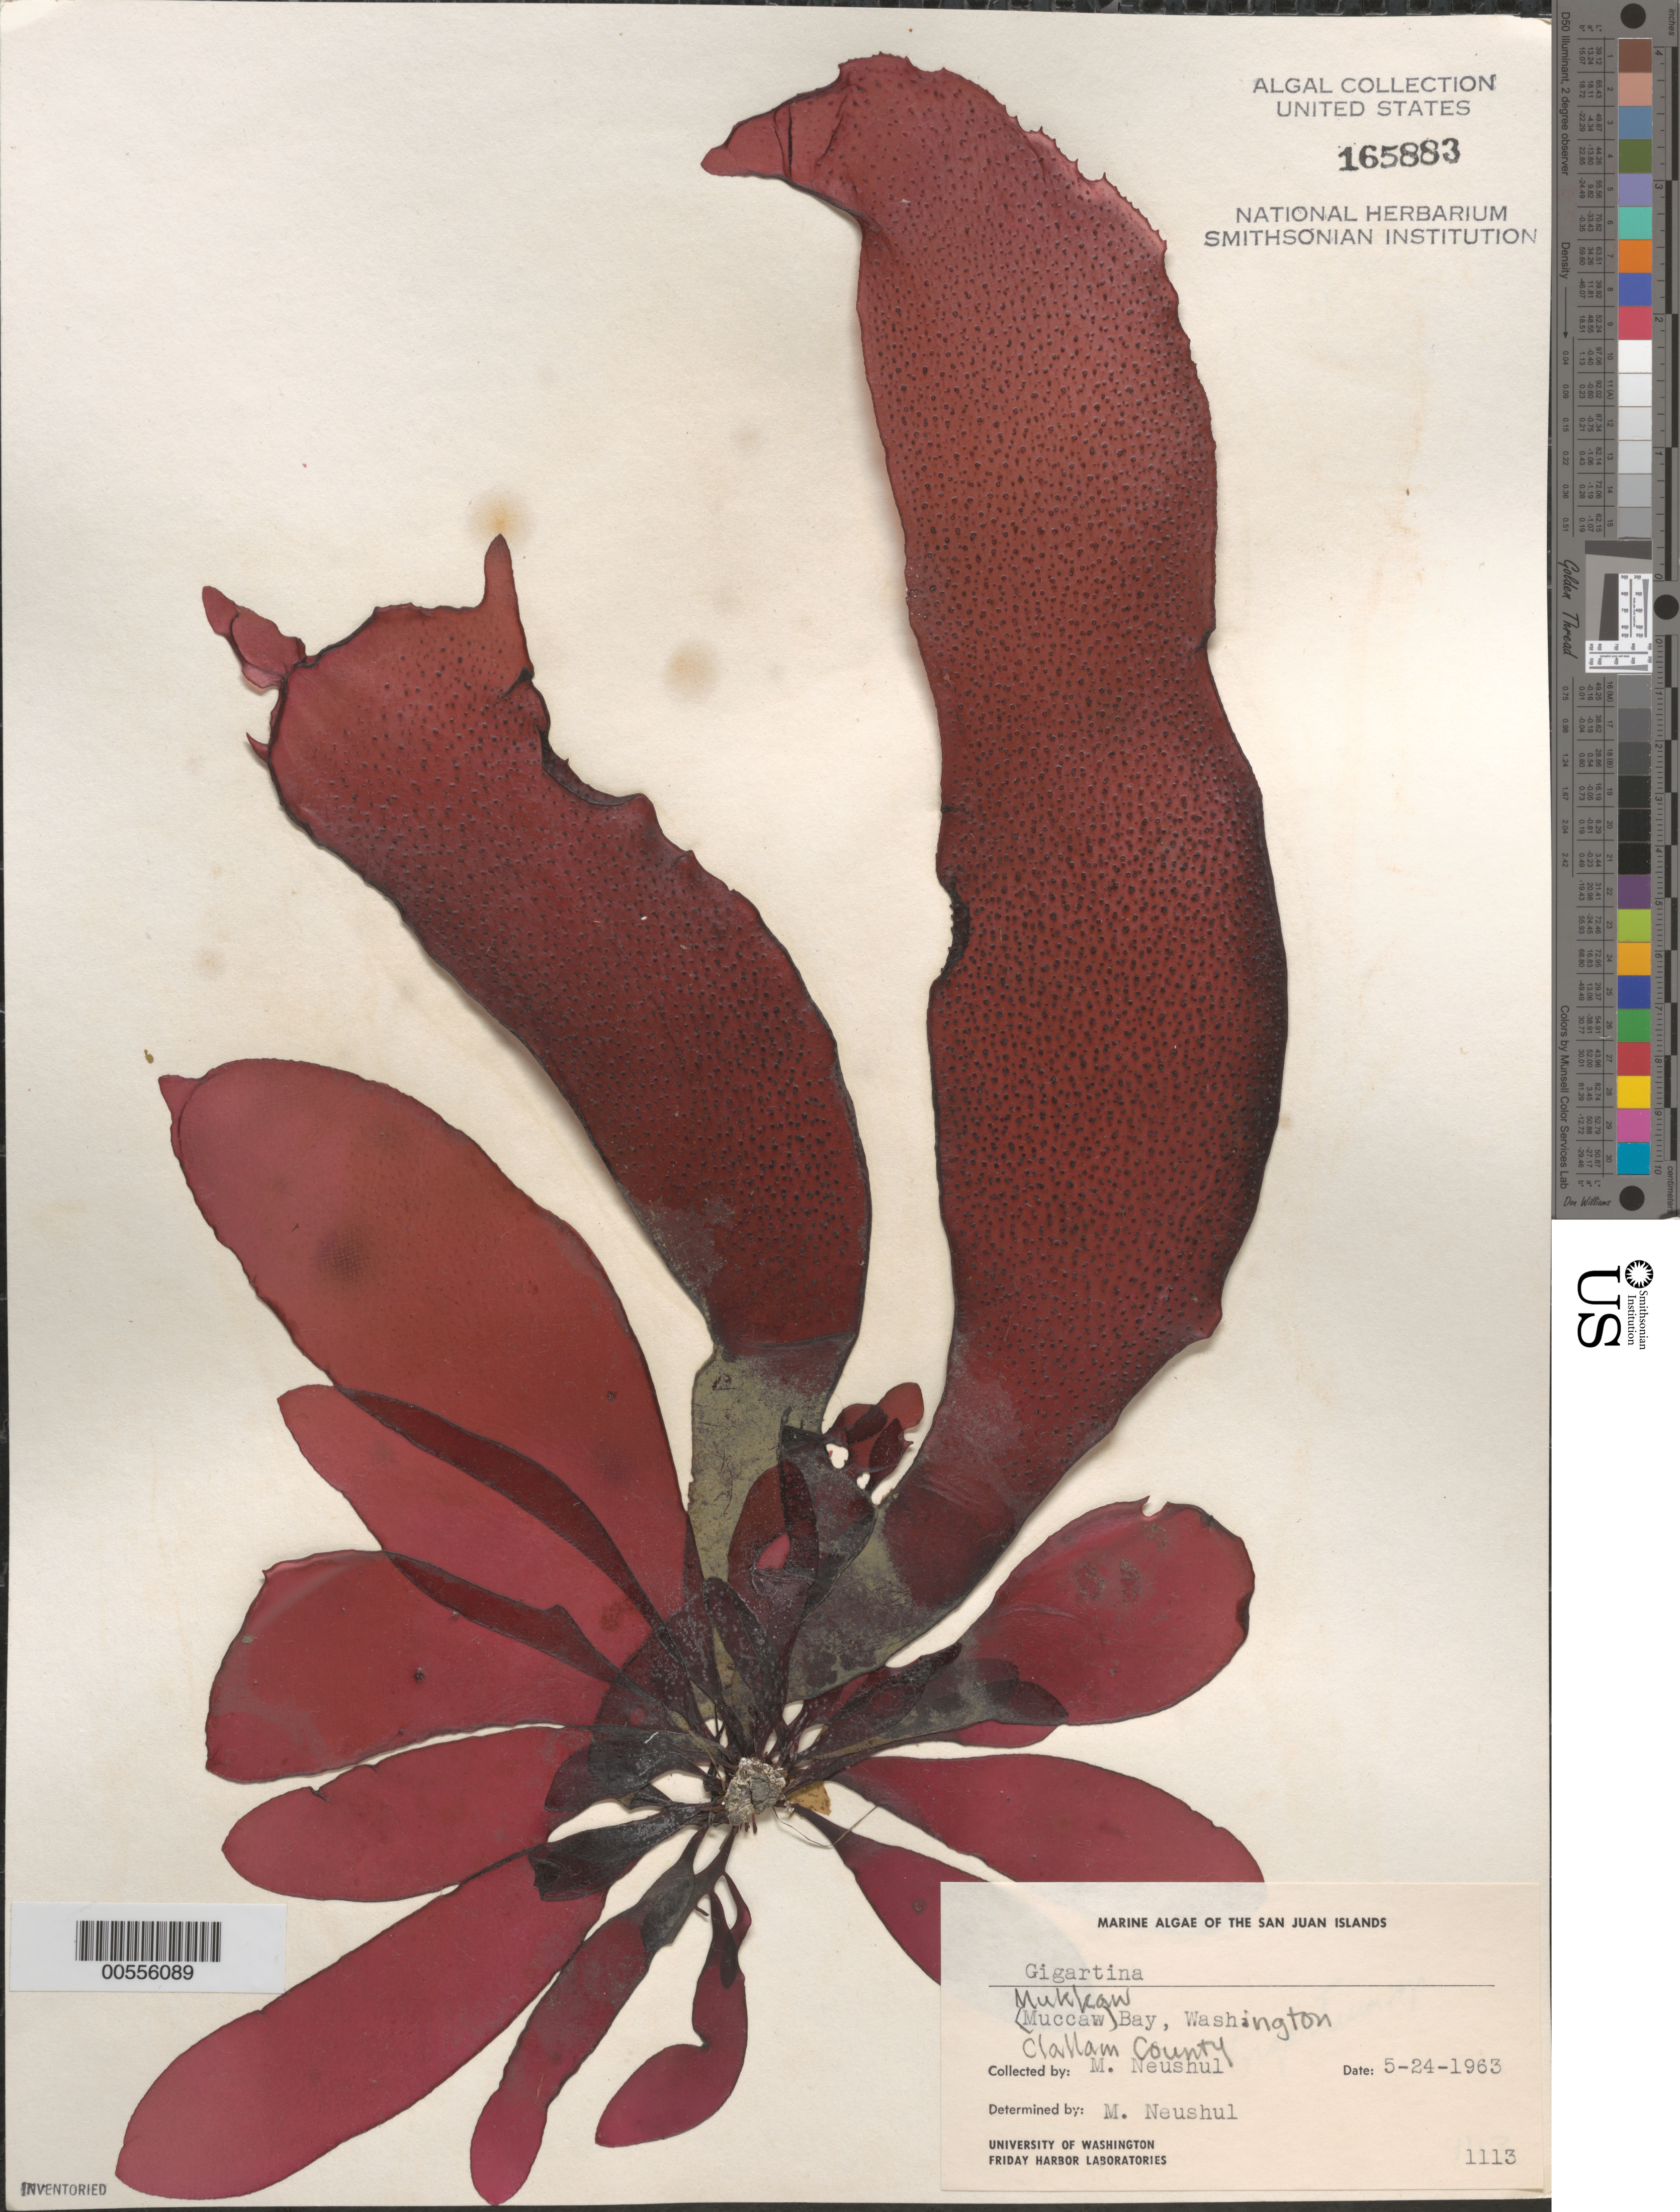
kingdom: Plantae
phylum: Rhodophyta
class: Florideophyceae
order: Gigartinales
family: Gigartinaceae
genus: Gigartina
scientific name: Gigartina sp.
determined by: Neushul, M.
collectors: M. Neushul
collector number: Neushul 1113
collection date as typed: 24 May 1963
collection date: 1963-05-24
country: United States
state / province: Washington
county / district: Clallam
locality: Mukkaw Bay (Muccaw Bay)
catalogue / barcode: US 165883